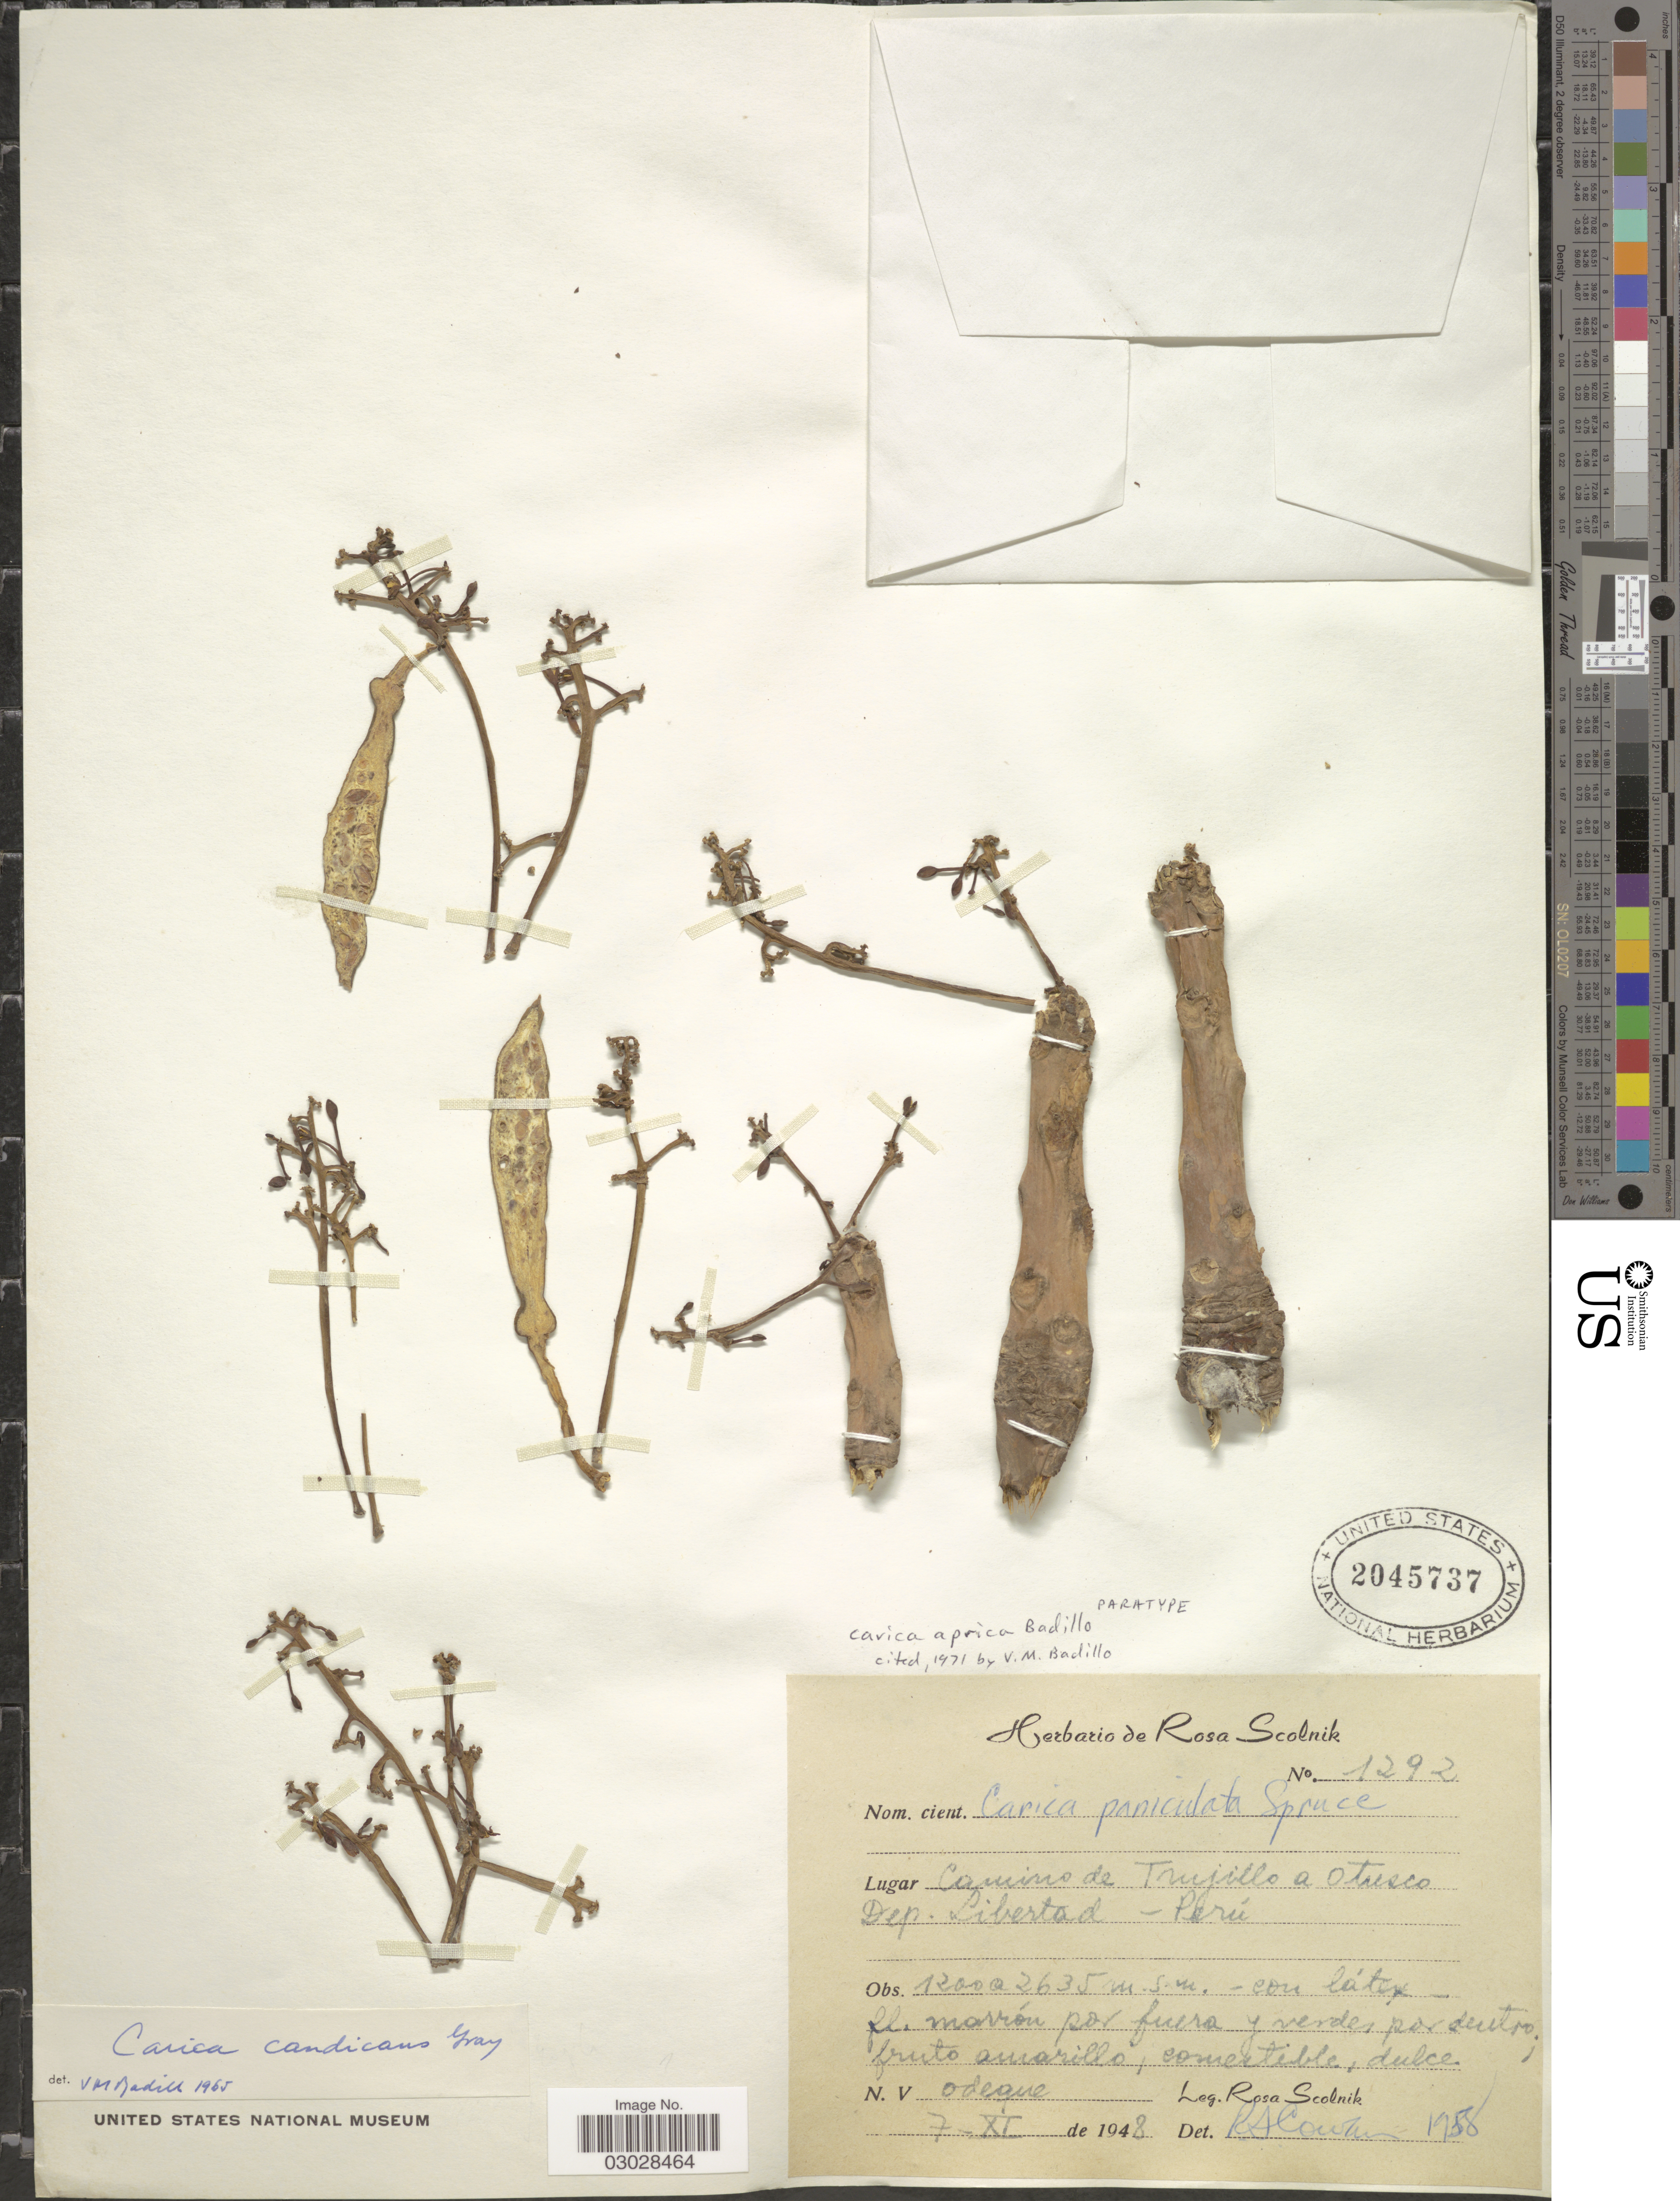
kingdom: Plantae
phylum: Tracheophyta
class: Magnoliopsida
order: Brassicales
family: Caricaceae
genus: Carica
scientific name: Carica aprica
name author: V.M. Badillo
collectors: R. Scolnik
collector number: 1292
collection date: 1948-11-07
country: Peru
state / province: La Libertad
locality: Camino de Trujillo a Otusco, Dep. Libertad.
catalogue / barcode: US 2045737